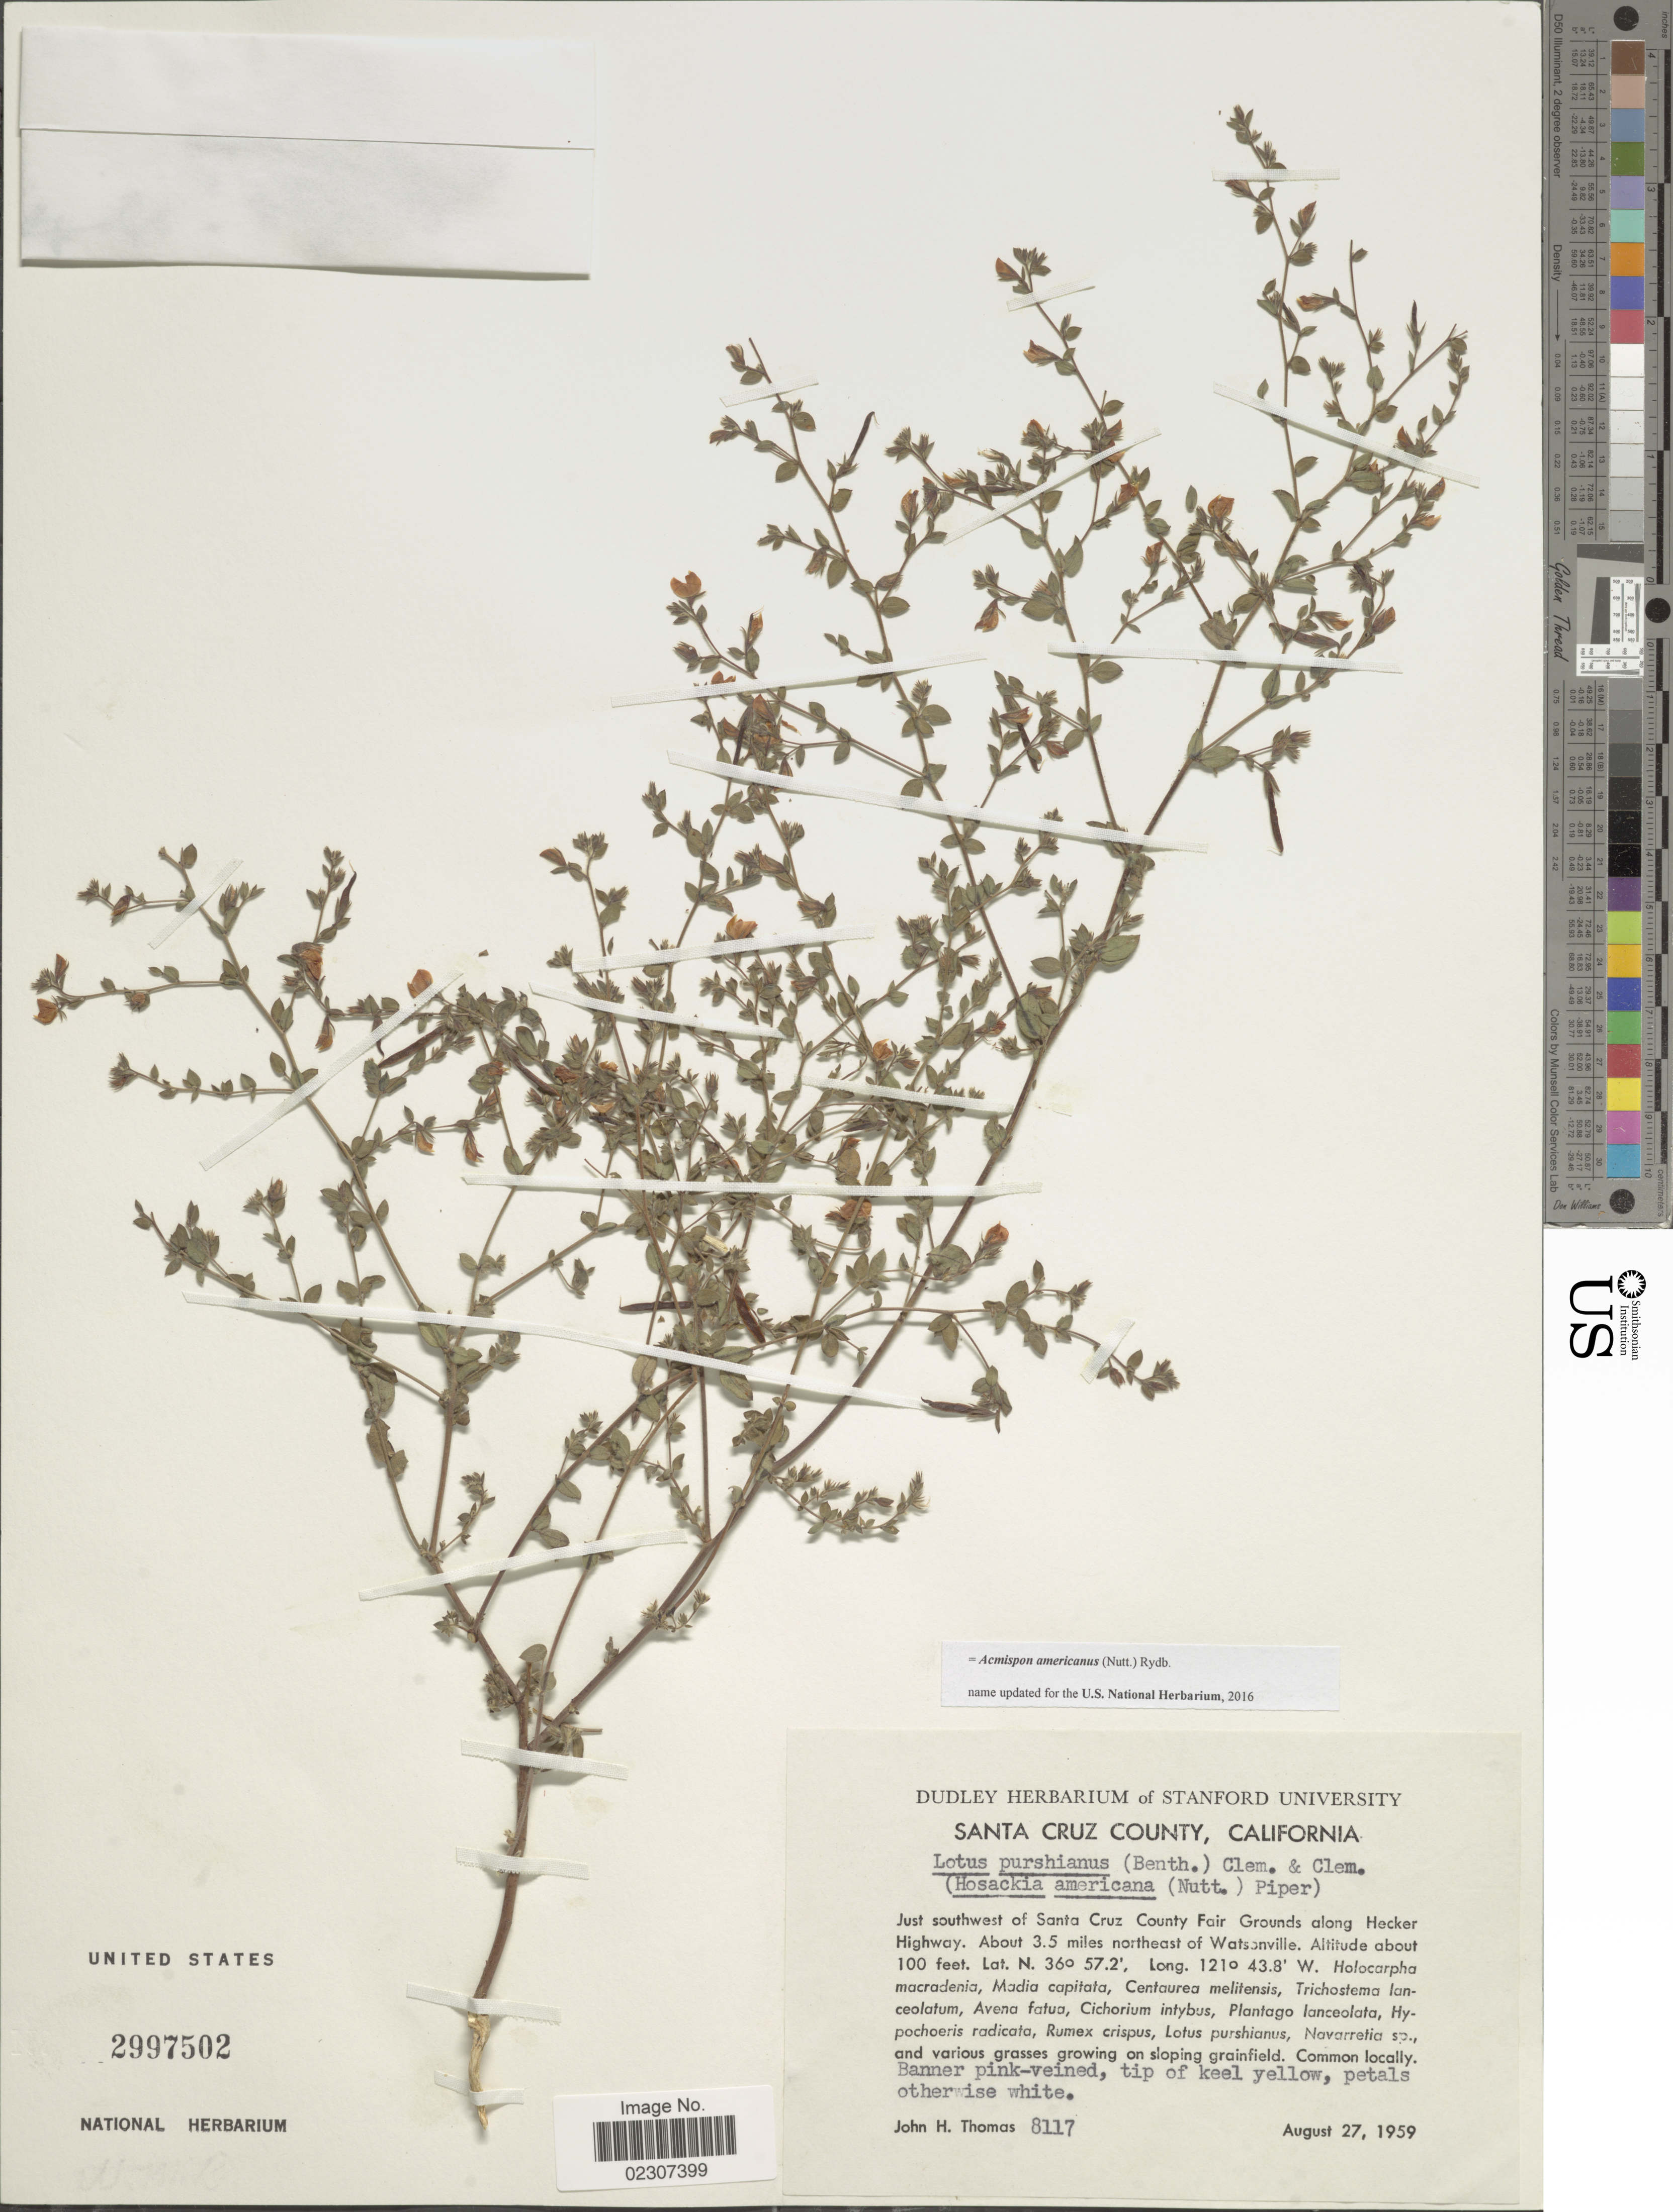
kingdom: Plantae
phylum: Tracheophyta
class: Magnoliopsida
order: Fabales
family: Fabaceae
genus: Acmispon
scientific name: Acmispon americanus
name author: (Nutt.) Rydb.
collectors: J. H. Thomas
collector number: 8117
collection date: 1959-08-27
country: United States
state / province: California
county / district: Santa Cruz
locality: Santa Cruz County, California. Just southwest of Santa Cruz County Fair Grounds along Hecker Highway. About 3.5 miles northeast of Watsonville.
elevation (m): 30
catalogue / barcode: US 2997502